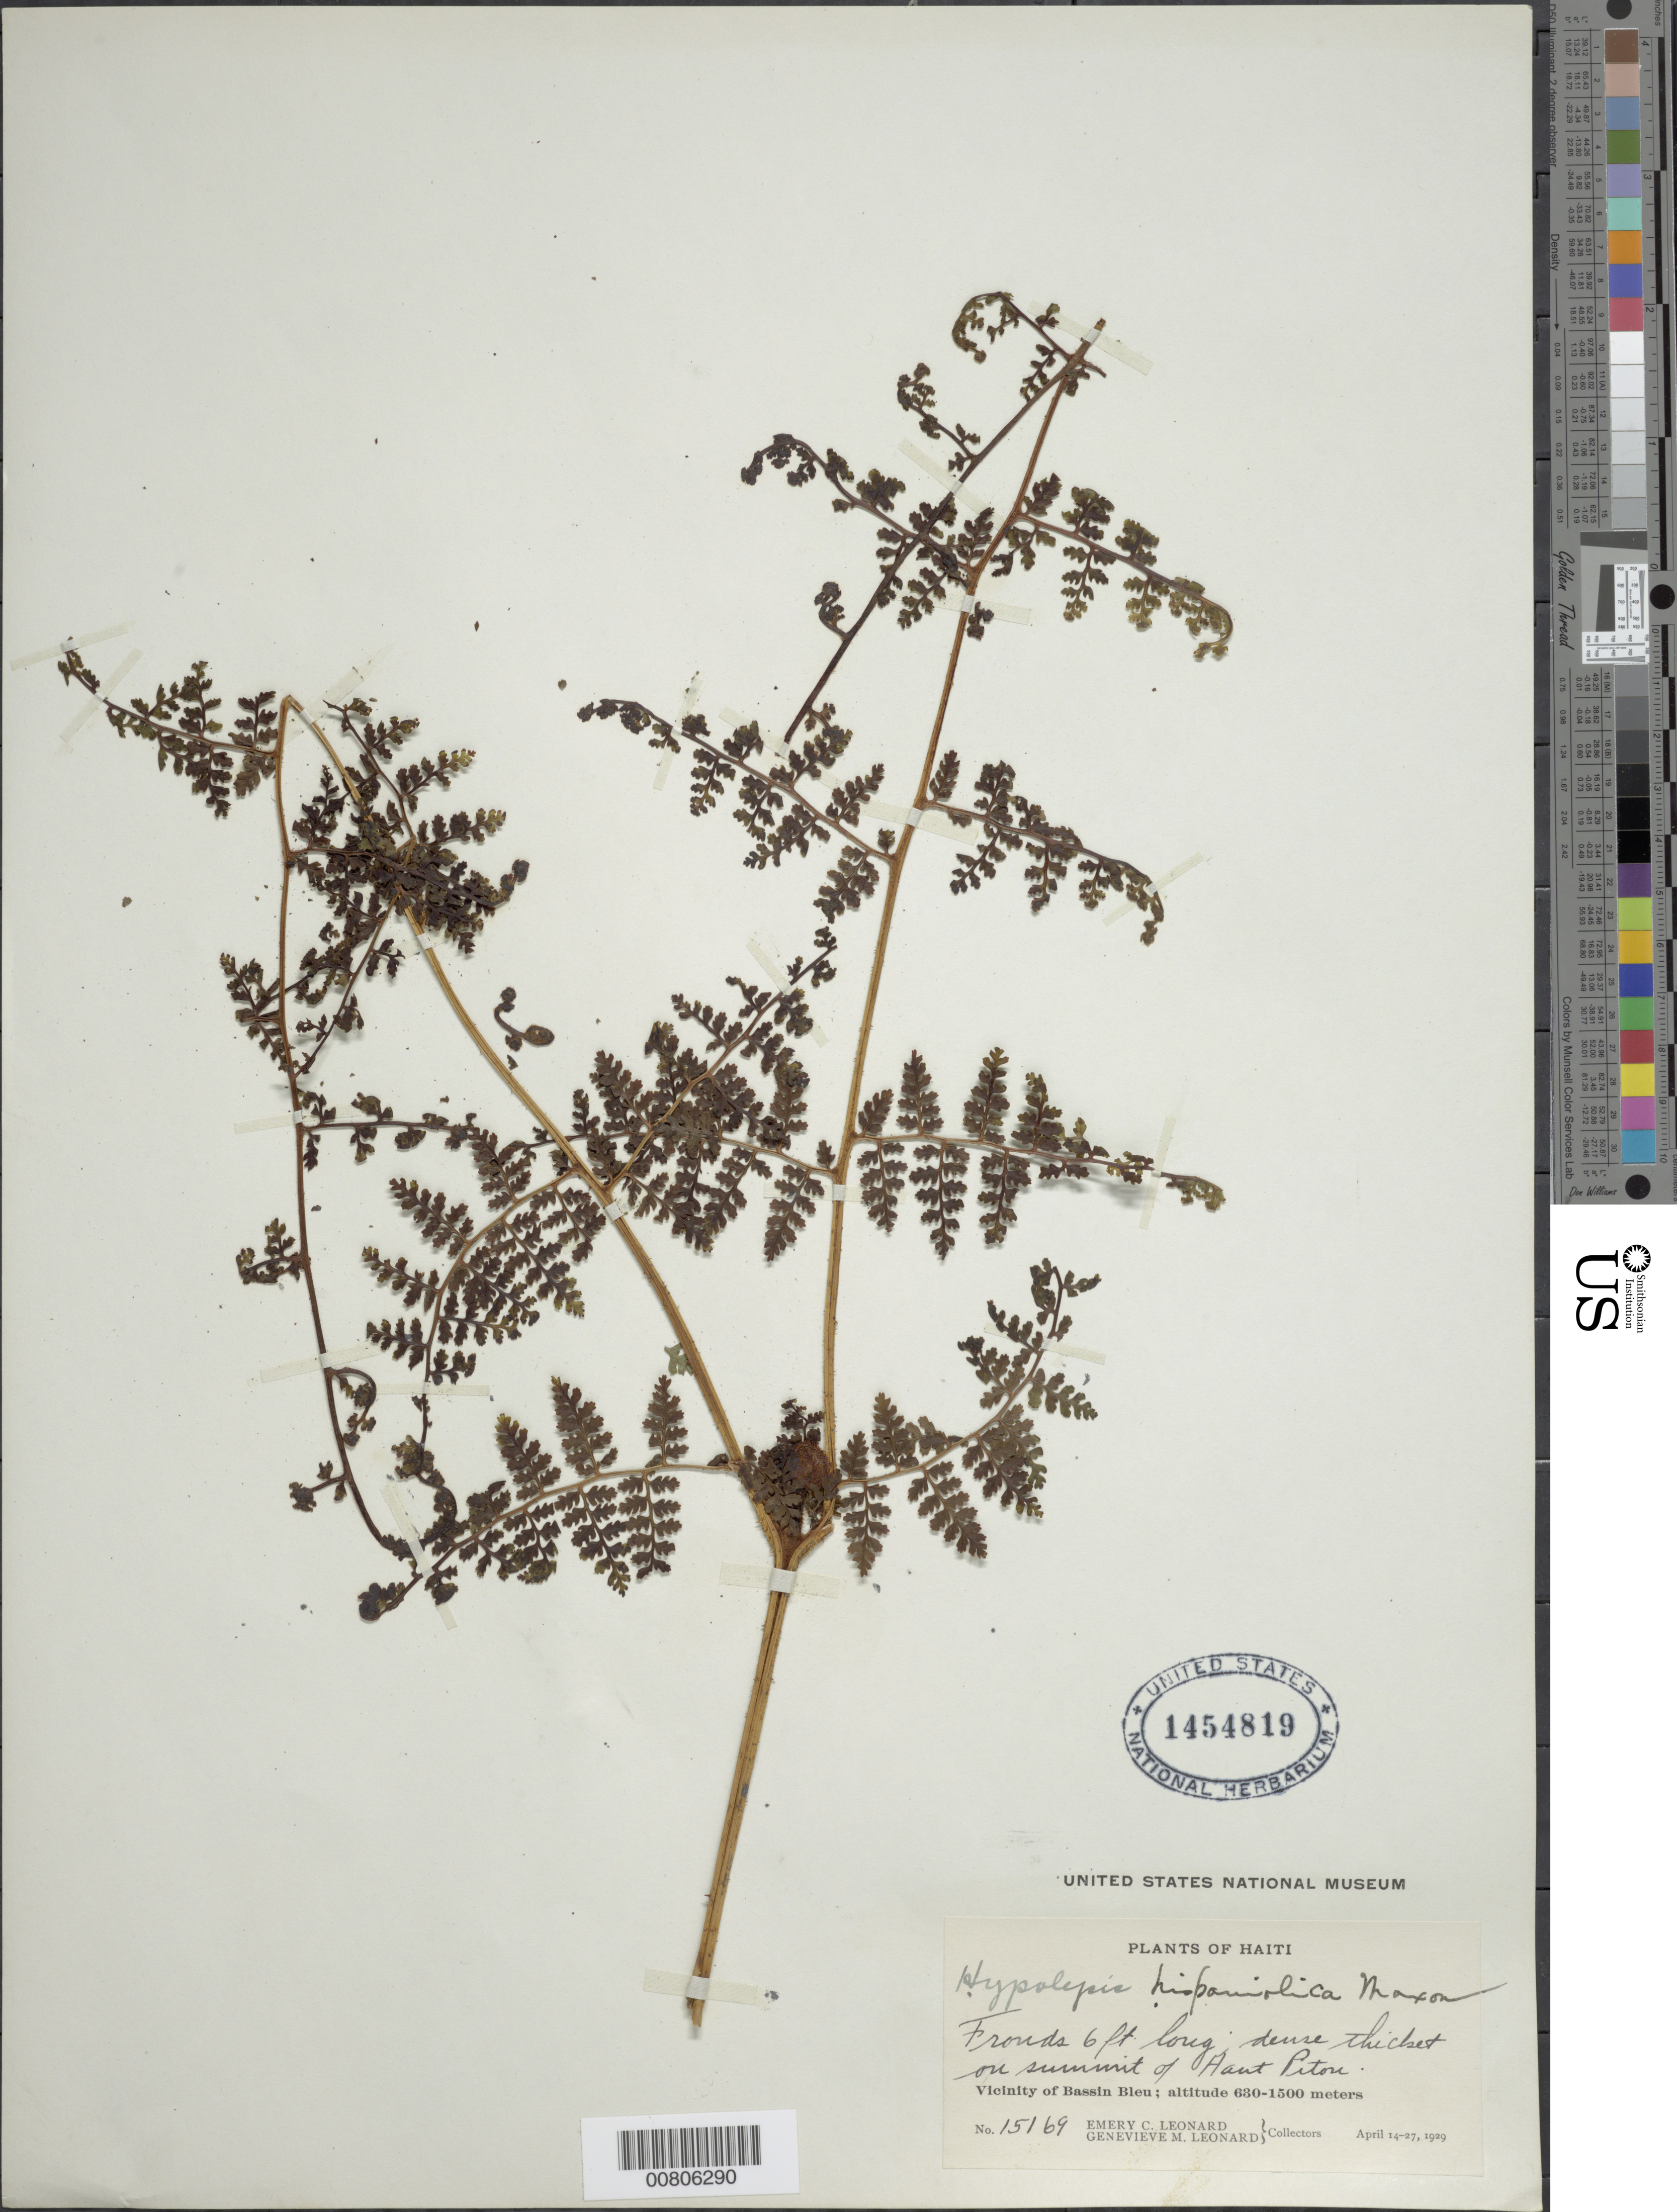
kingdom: Plantae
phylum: Tracheophyta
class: Polypodiopsida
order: Polypodiales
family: Dennstaedtiaceae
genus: Hypolepis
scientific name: Hypolepis hispaniolica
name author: Maxon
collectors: E. C. Leonard & G. M. Leonard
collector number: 15169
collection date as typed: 14 Apr 1929 to 27 Apr 1929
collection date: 1929-04-14/1929-04-27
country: Haiti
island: Hispaniola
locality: Bassin Bleu vicinity, summit of Haut Piton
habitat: Dense thicket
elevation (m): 630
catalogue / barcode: US 1454819